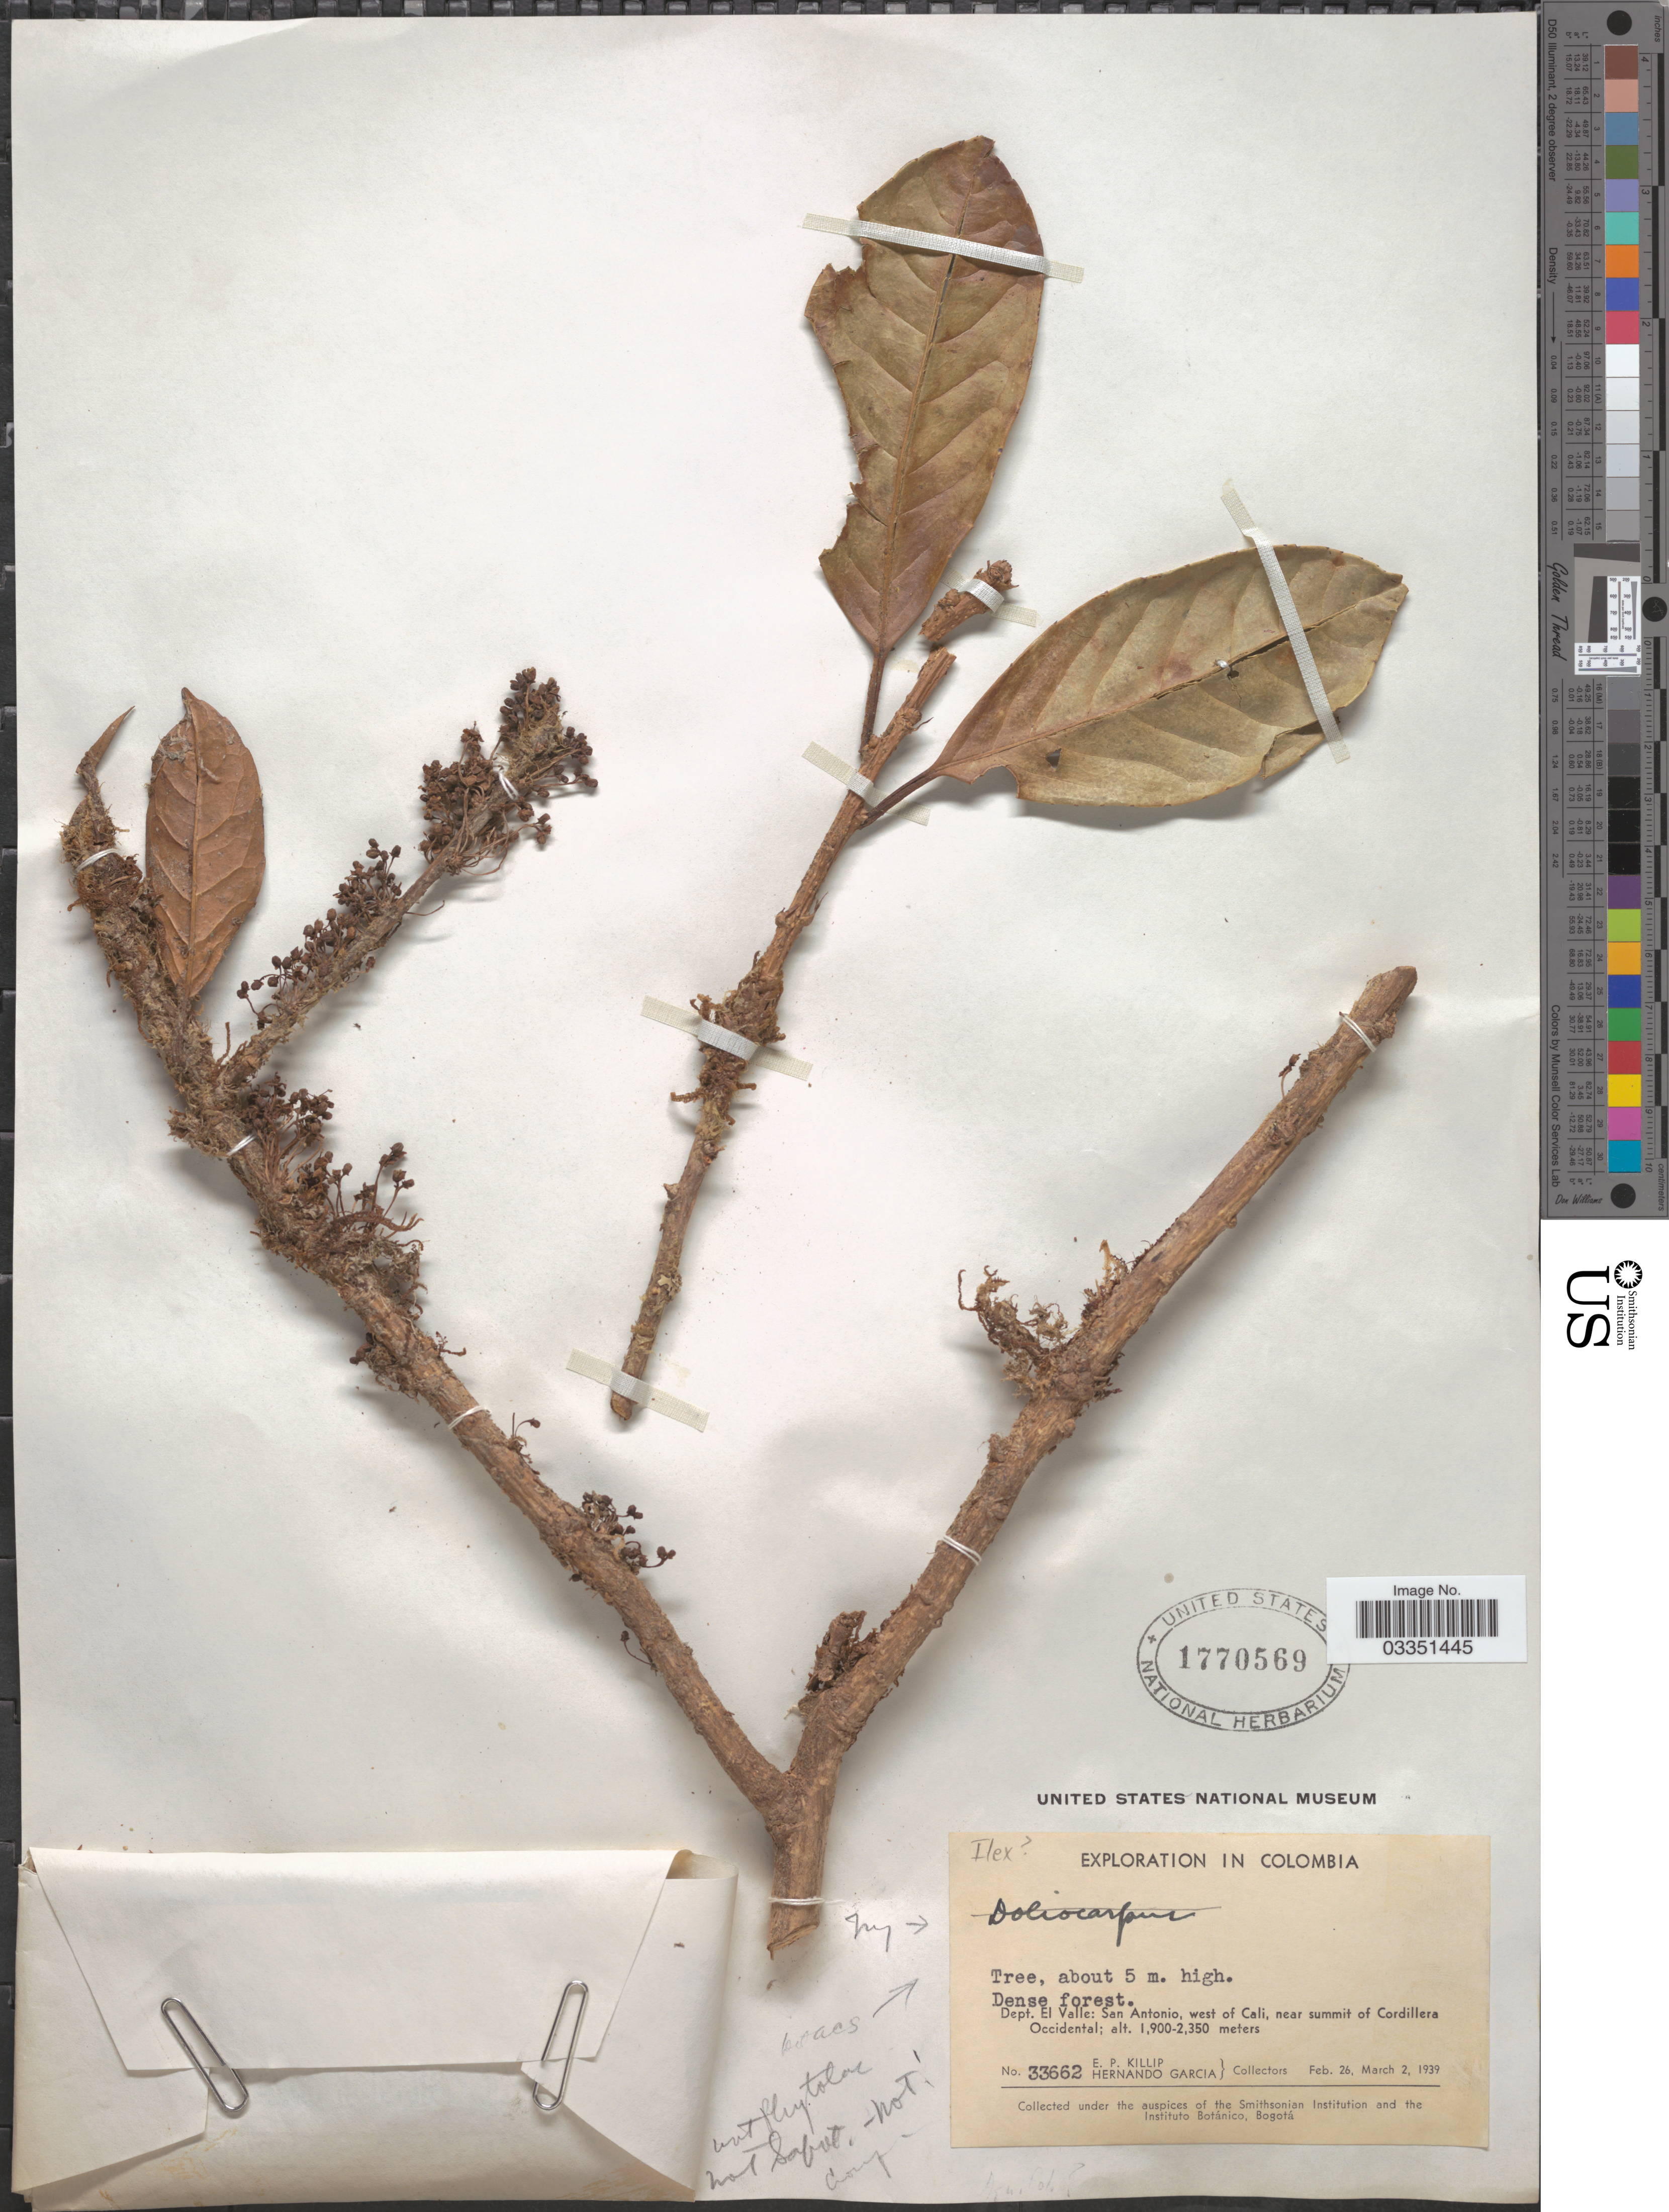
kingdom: Plantae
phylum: Tracheophyta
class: Magnoliopsida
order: Aquifoliales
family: Aquifoliaceae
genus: Ilex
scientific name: Ilex sp.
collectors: E. P. Killip & H. Garcia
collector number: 33662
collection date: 1939-02-26/1939-03-02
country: Colombia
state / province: Valle del Cauca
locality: Dept. El Valle: San Antonio, west of Cali, near summit of Cordillera Occidental.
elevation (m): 1900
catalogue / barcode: US 1770569